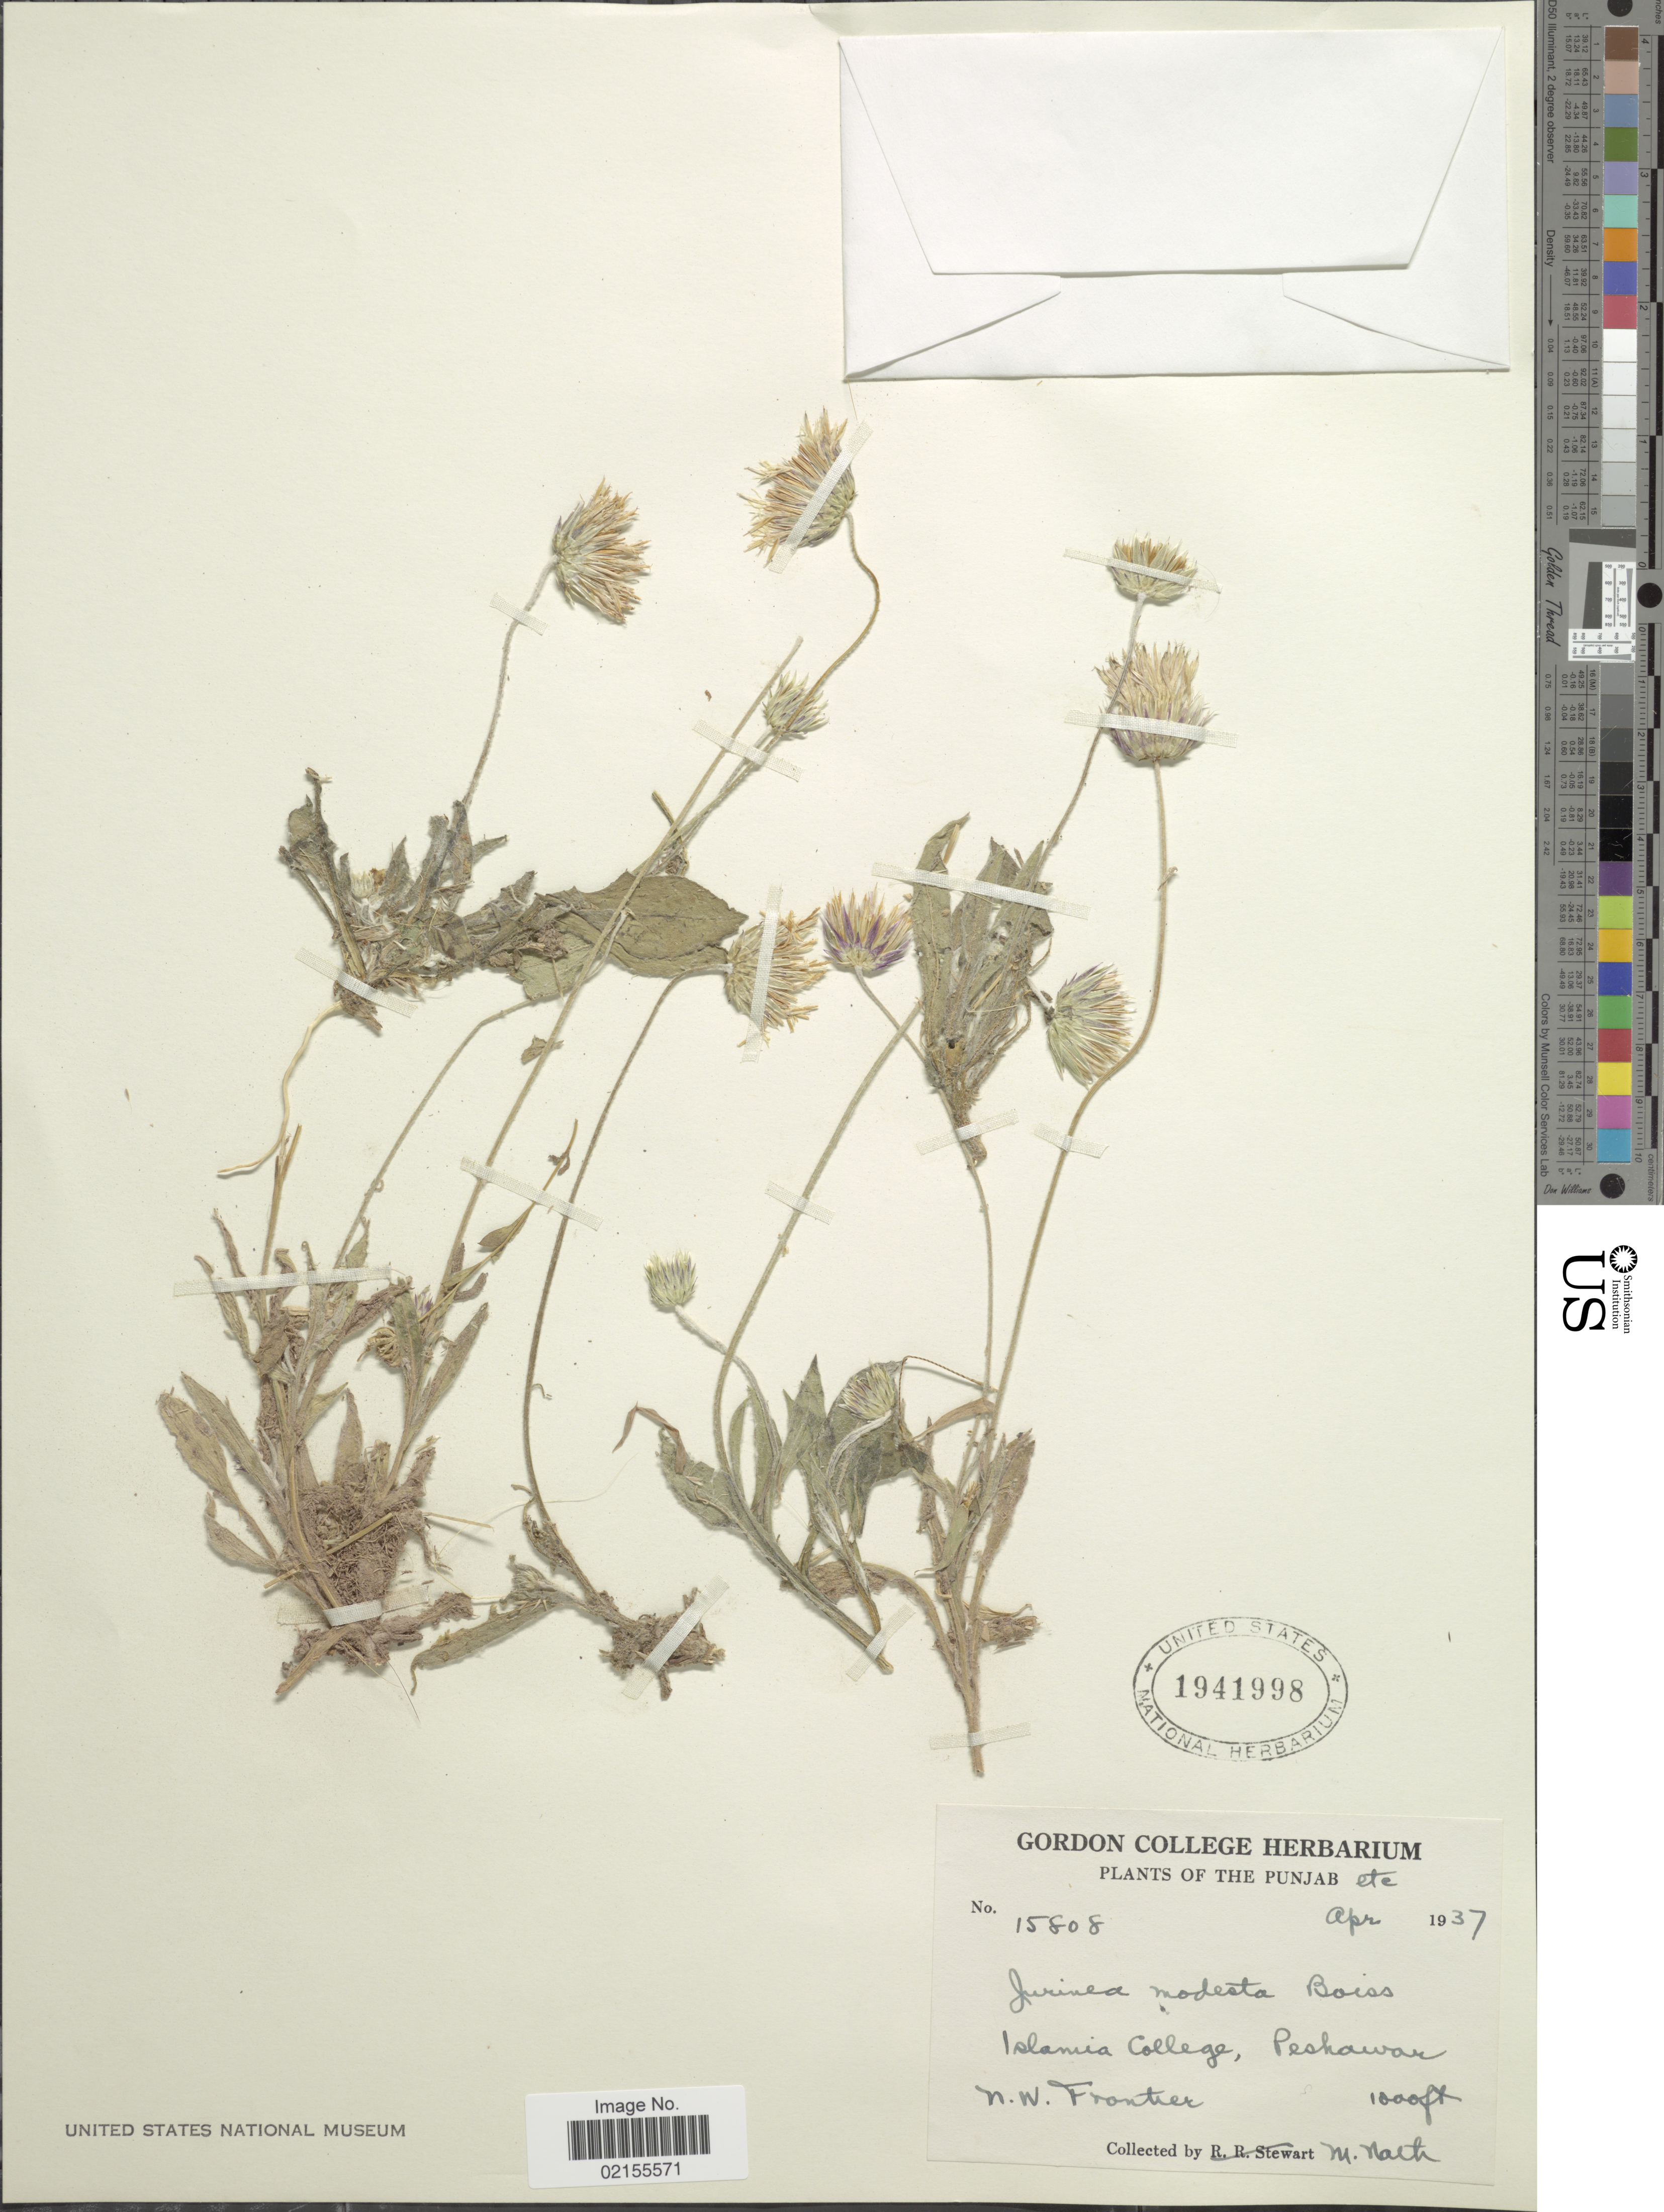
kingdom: Plantae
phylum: Tracheophyta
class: Magnoliopsida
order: Asterales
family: Asteraceae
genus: Jurinea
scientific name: Jurinea modesta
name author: Boiss.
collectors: M. Nath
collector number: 15808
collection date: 1937-04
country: India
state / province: Punjab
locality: The Punjab, Islamia College, Peshawar, N.W. Fronier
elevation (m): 305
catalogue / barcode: US 1941998